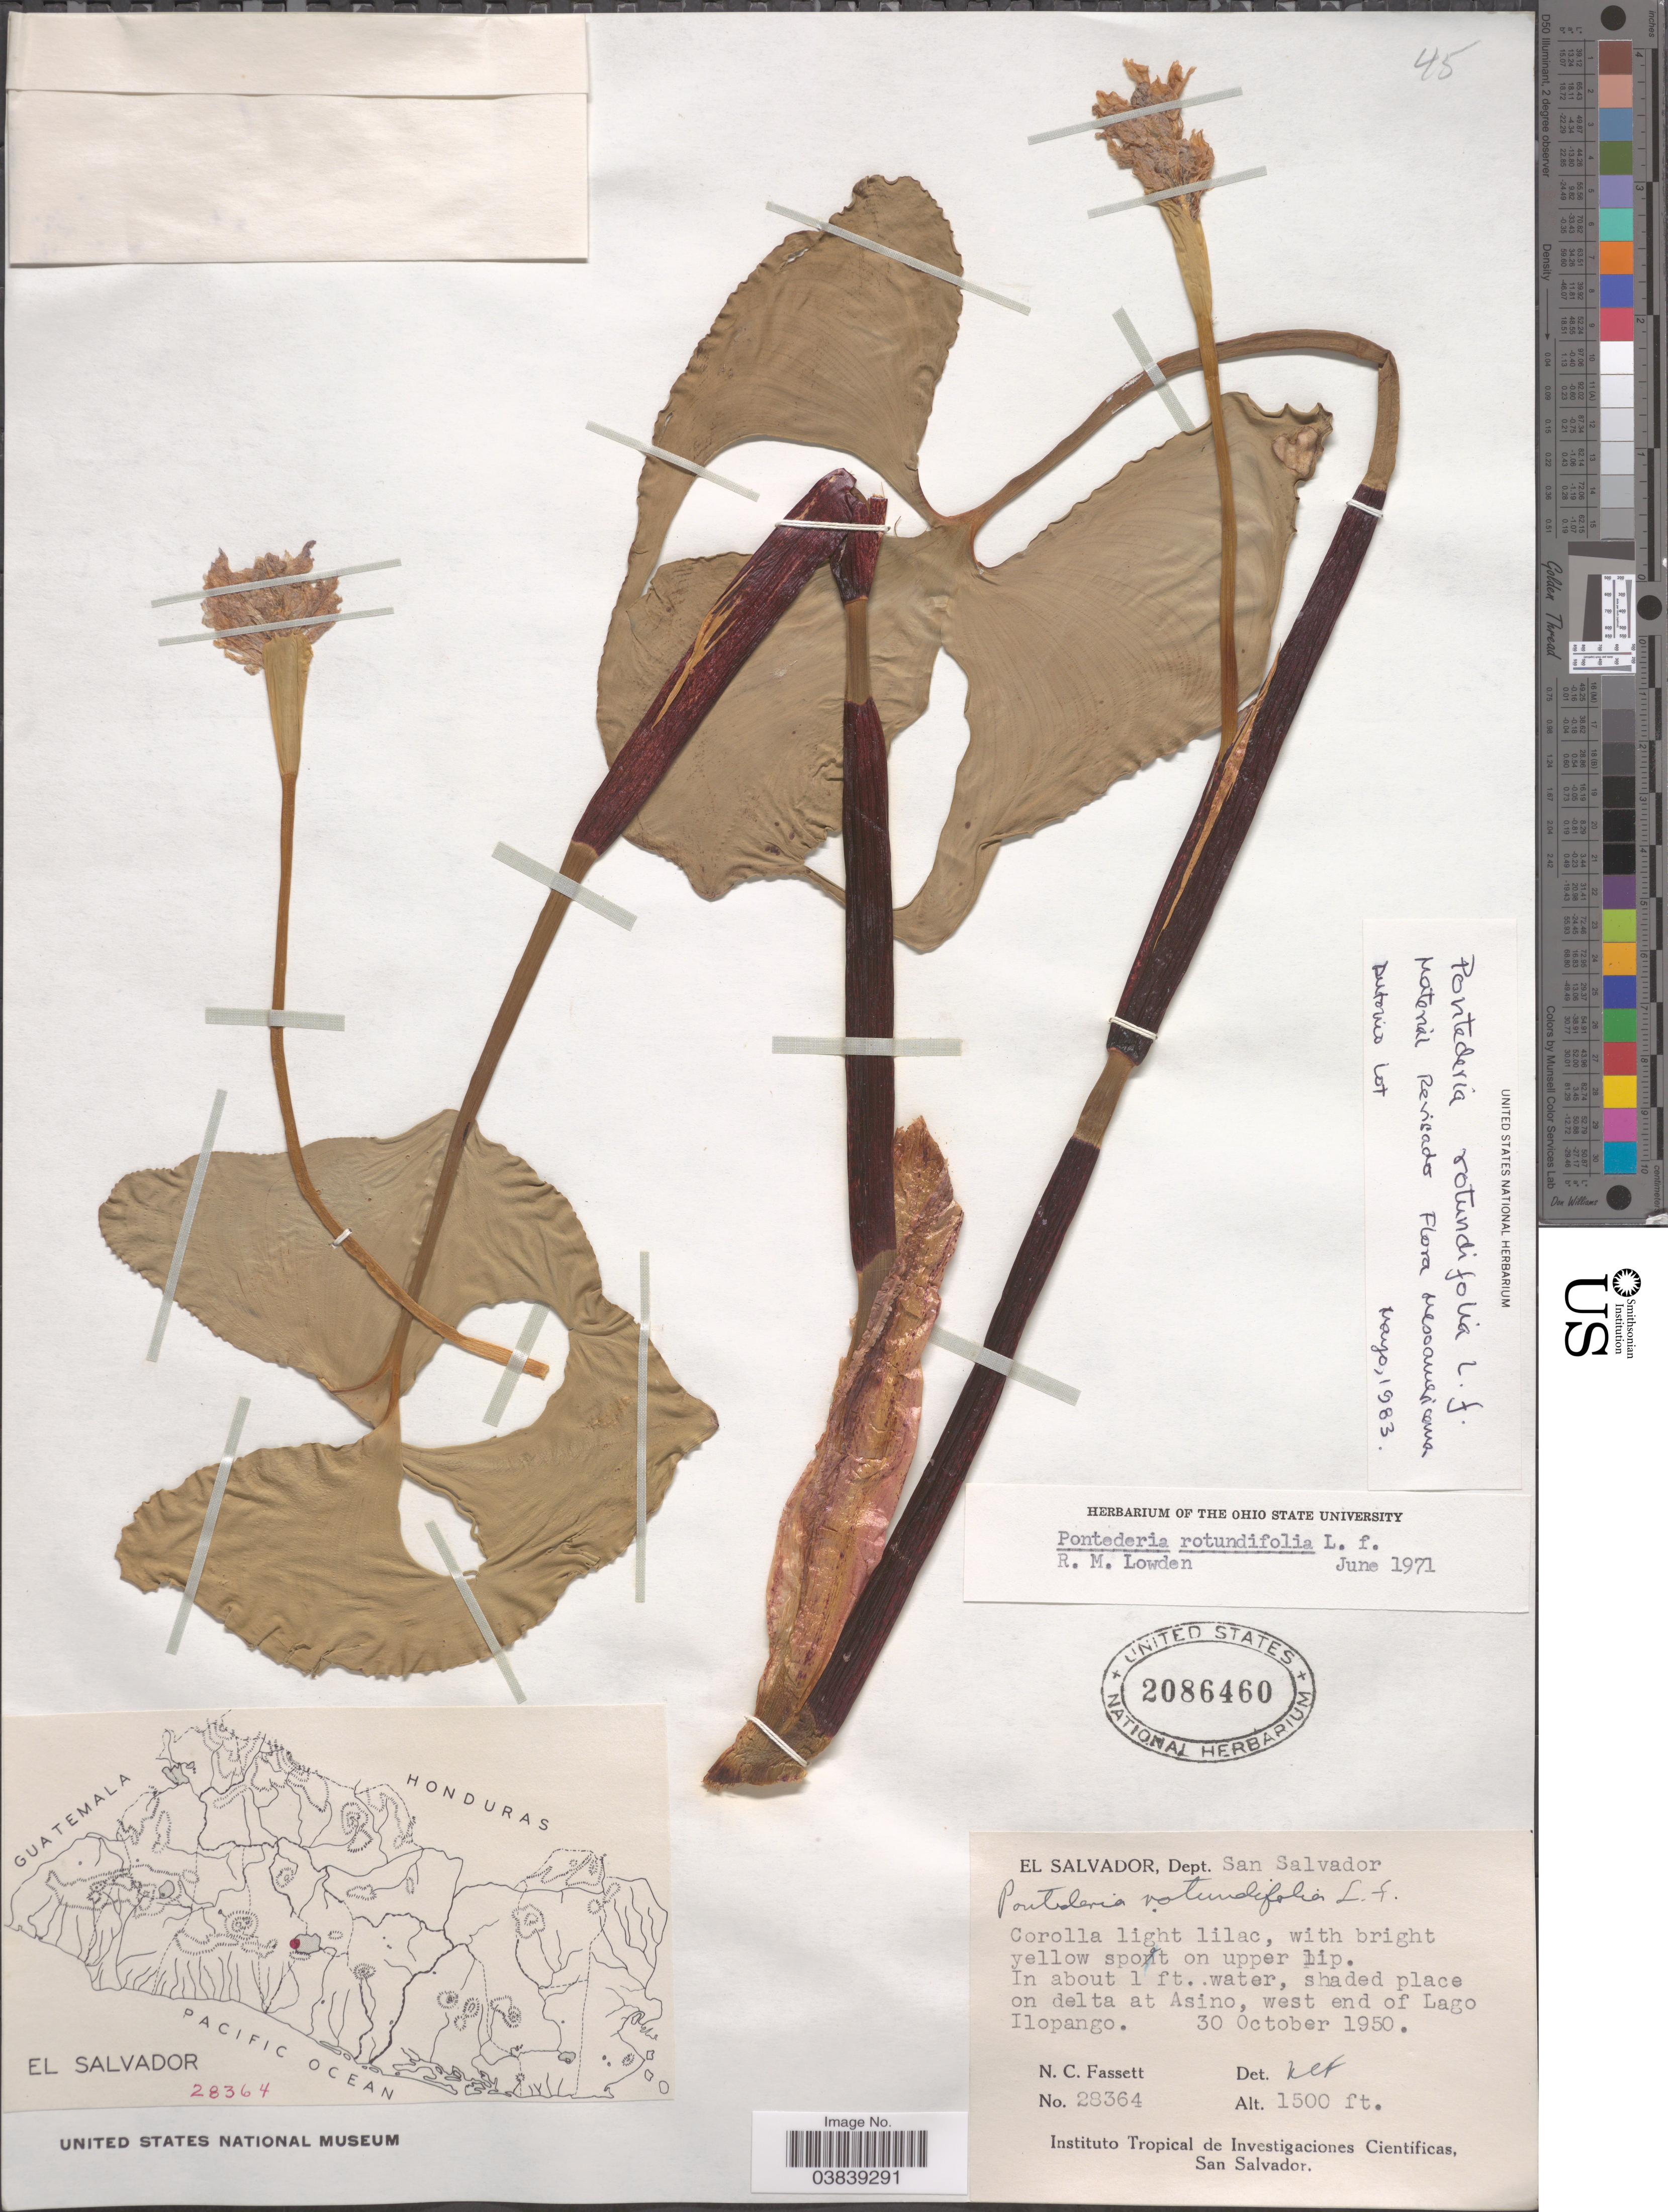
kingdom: Plantae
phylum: Tracheophyta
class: Liliopsida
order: Commelinales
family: Pontederiaceae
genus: Pontederia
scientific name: Pontederia rotundifolia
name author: L. f.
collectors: N. C. Fassett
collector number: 28364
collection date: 1950-10-30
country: El Salvador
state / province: San Salvador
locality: Dept. San Salvador. Shaded place on delta at Asino, west end of Lago Ilopango.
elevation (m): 457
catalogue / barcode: US 2086460